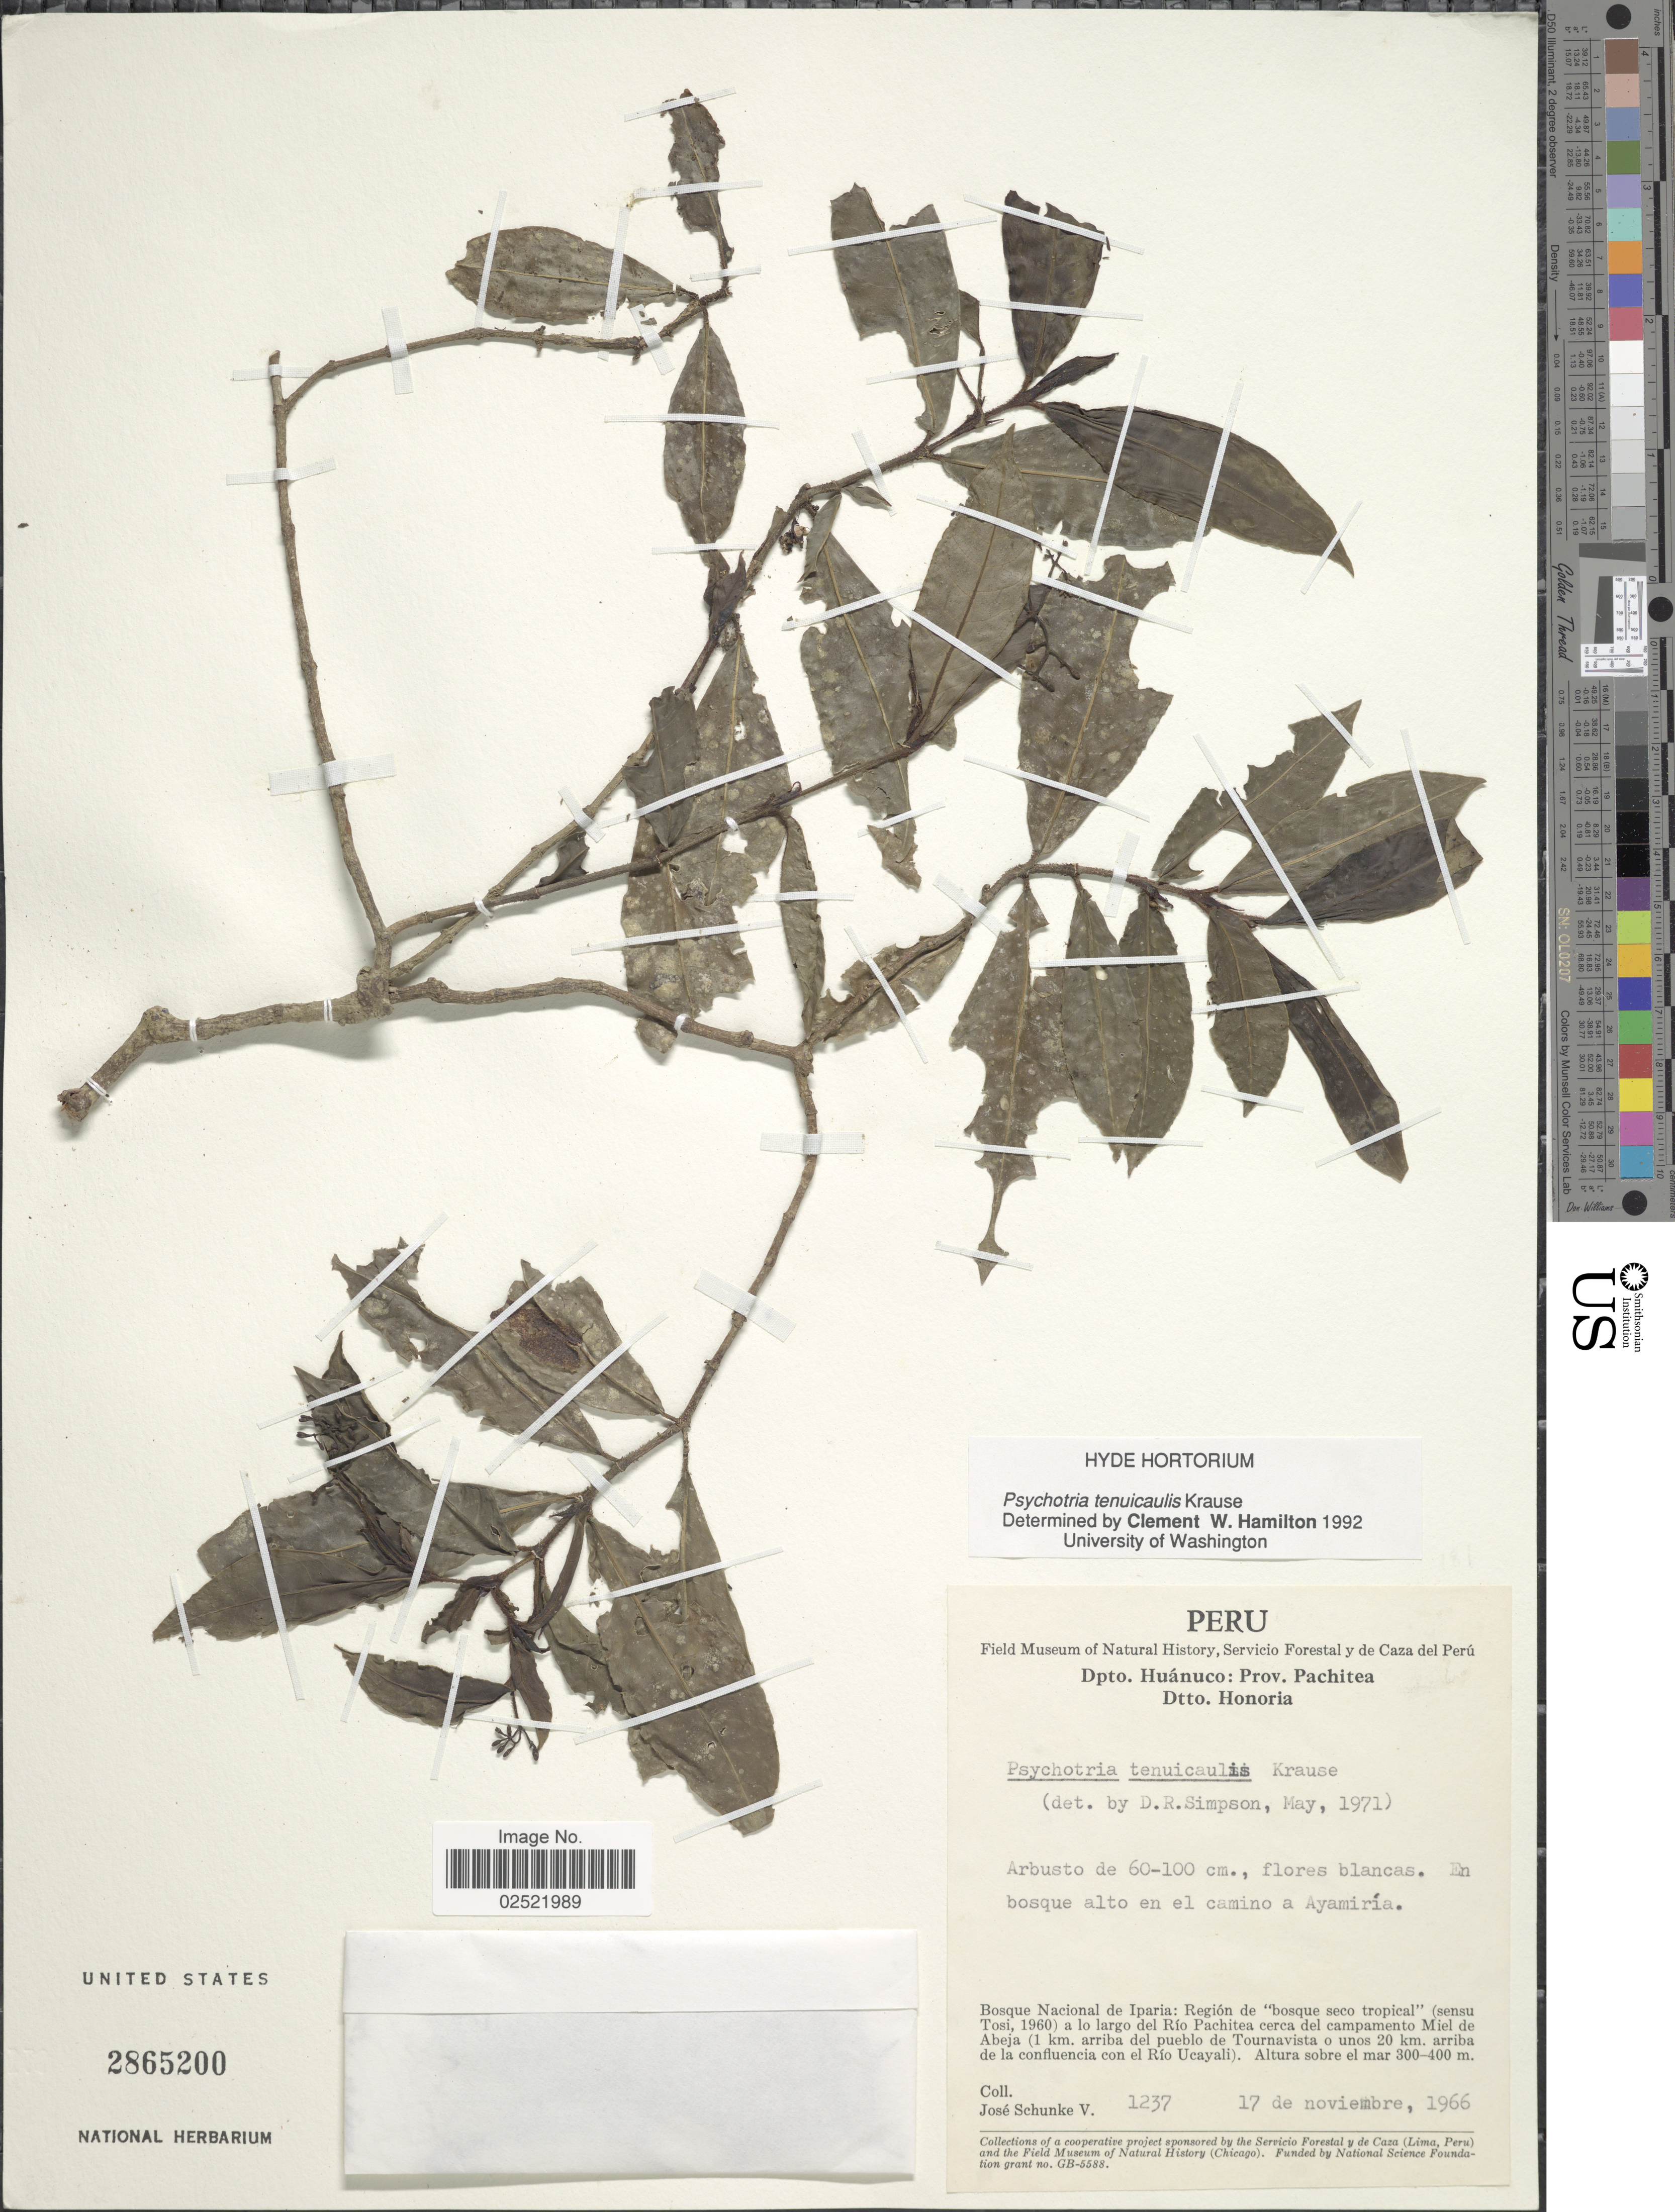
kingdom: Plantae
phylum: Tracheophyta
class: Magnoliopsida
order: Gentianales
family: Rubiaceae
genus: Psychotria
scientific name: Psychotria tenuicaulis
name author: K. Krause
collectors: J. Schunke Vigo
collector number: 1237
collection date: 1966-11-17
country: Peru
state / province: Huánuco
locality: Prov. Pachitea. Dtto. Honoria. En bosque alto en el camino a Ayamiria. Bosque Nacional de Iparia: Region de bsoque seco tropical a lo largo del Rio Pachitea cerca del campamanento Miel de Abeja (1 km. arriba del pueblo de Tournavista o unos 20 km. arriba de la confluencia con el Rio Ucayali)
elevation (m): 300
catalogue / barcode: US 2865200